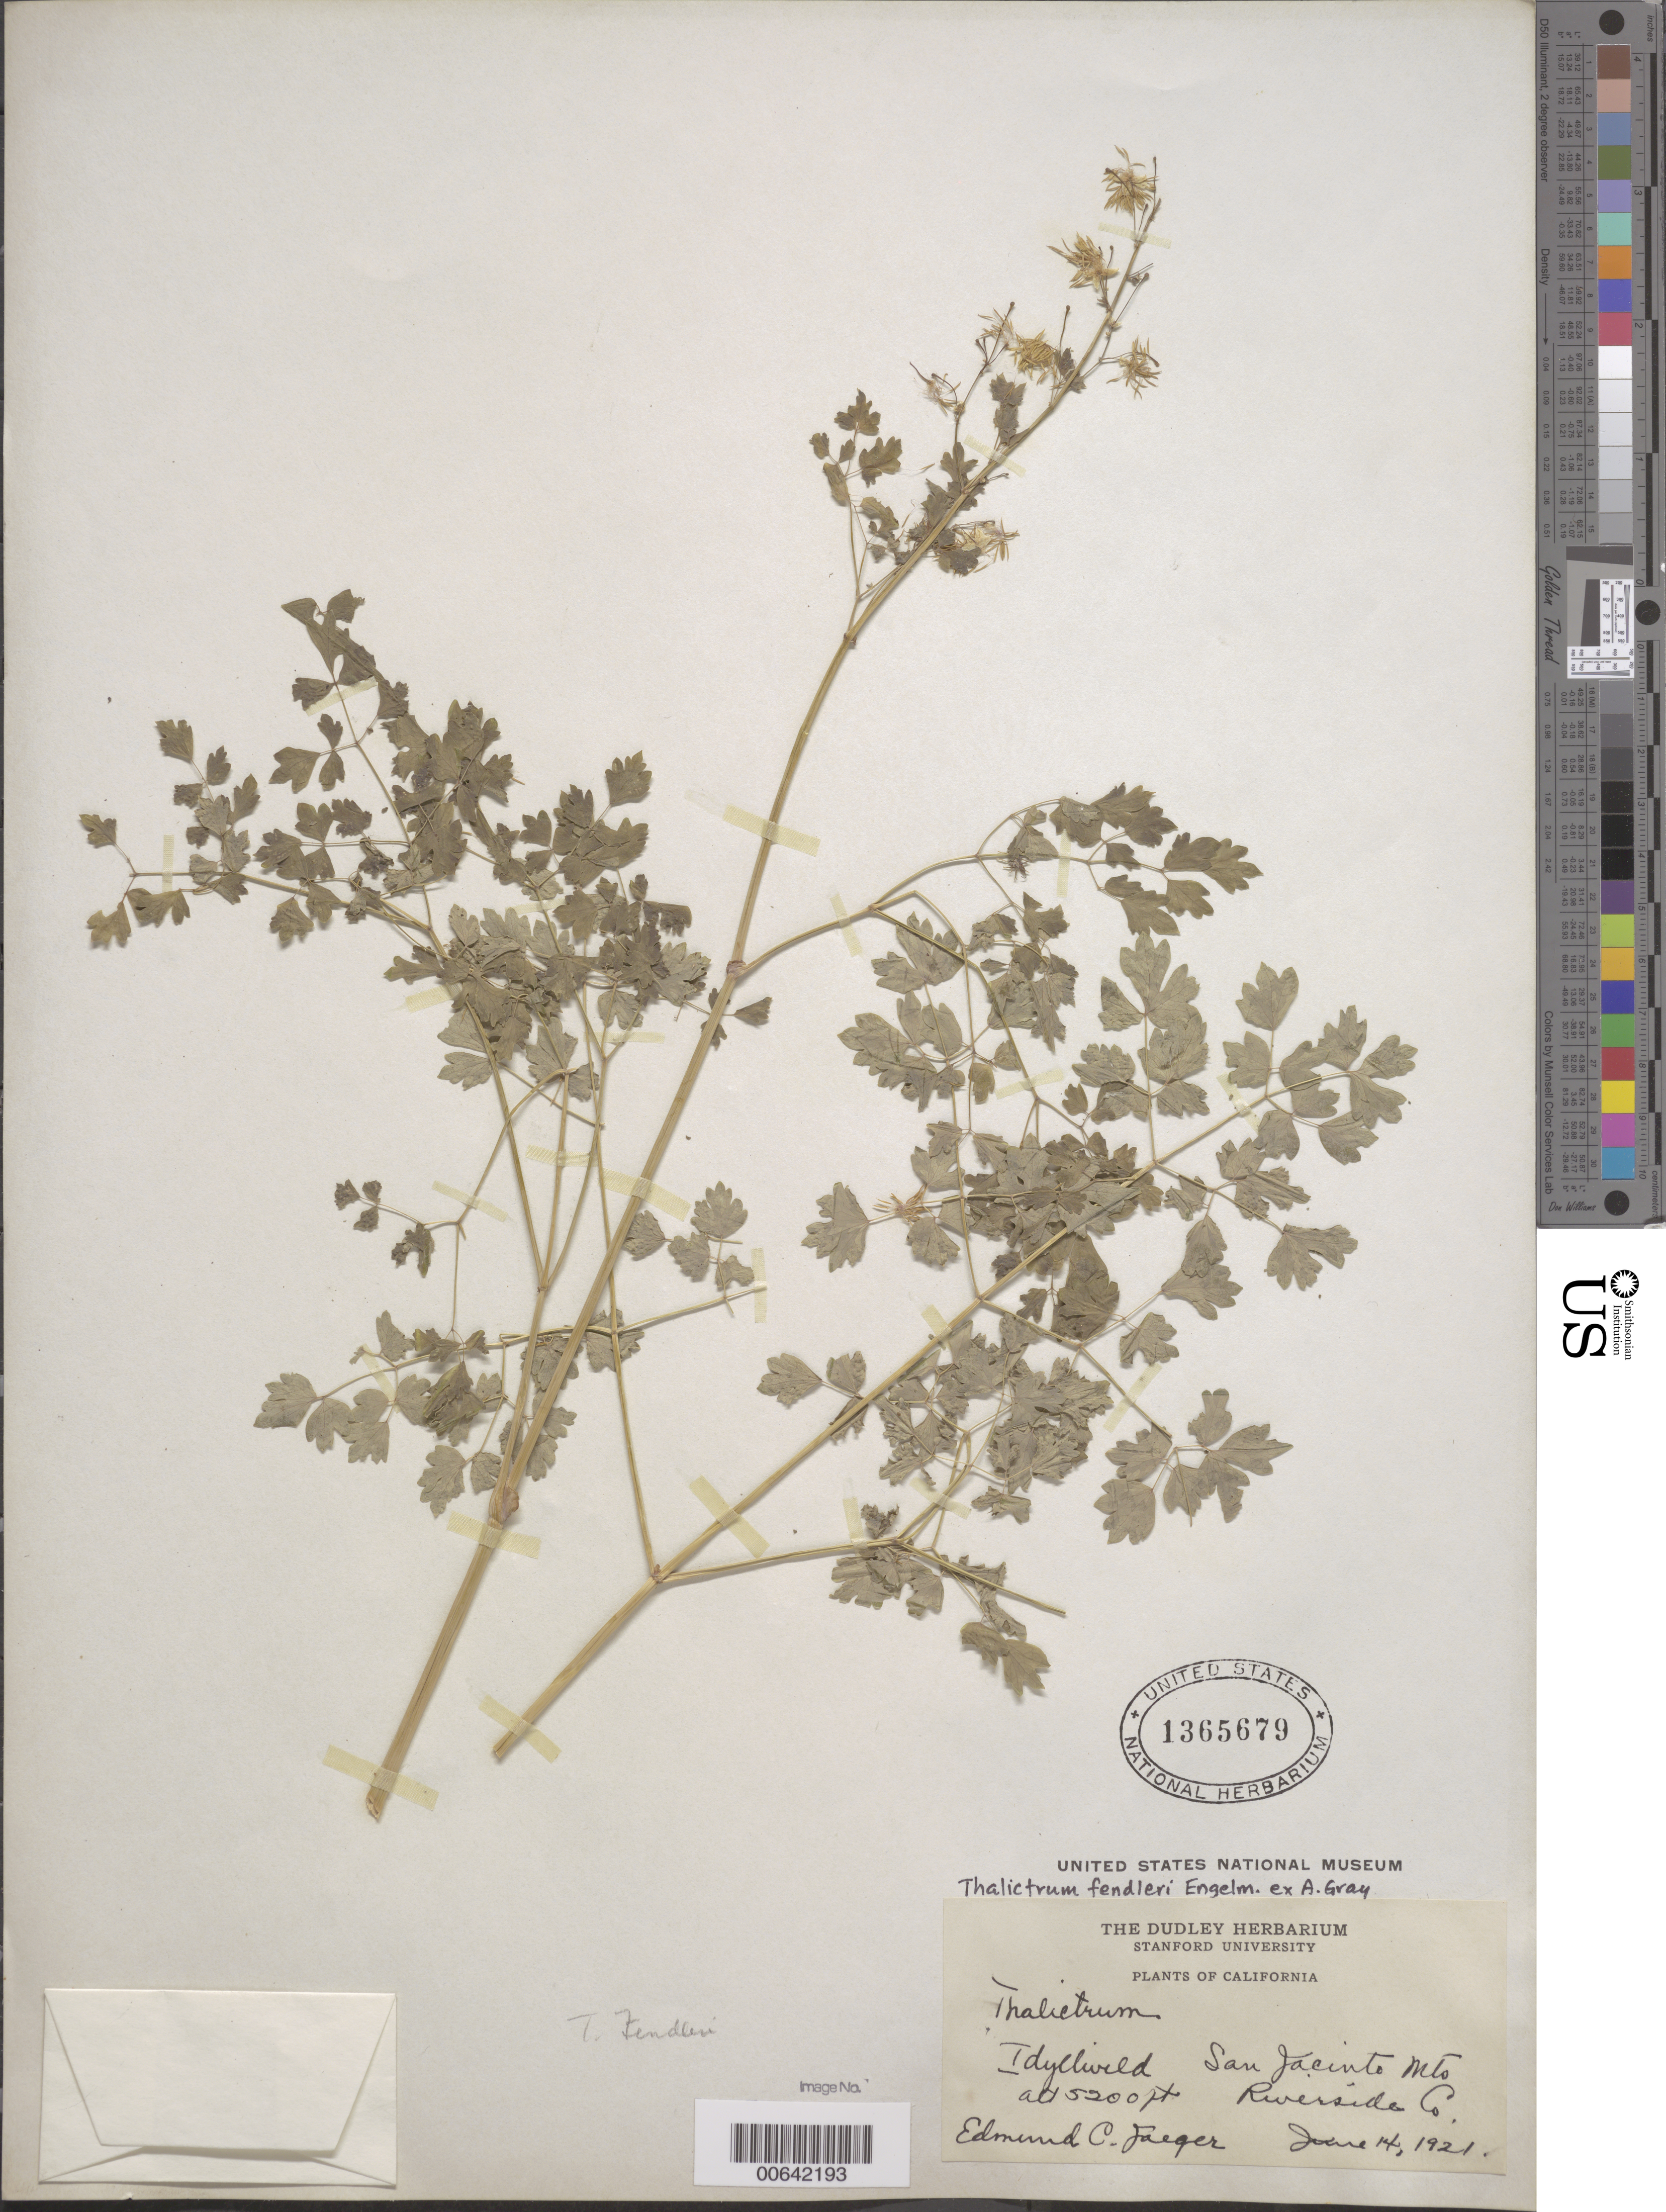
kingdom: Plantae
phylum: Tracheophyta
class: Magnoliopsida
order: Ranunculales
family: Ranunculaceae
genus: Thalictrum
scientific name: Thalictrum fendleri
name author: Engelm. ex A. Gray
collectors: E. Jaeger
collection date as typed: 14 Jun 1921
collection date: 1921-06-14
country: United States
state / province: California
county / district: Riverside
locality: Idyllwild, San Jucinto Mts.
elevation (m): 1585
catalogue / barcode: US 1365679